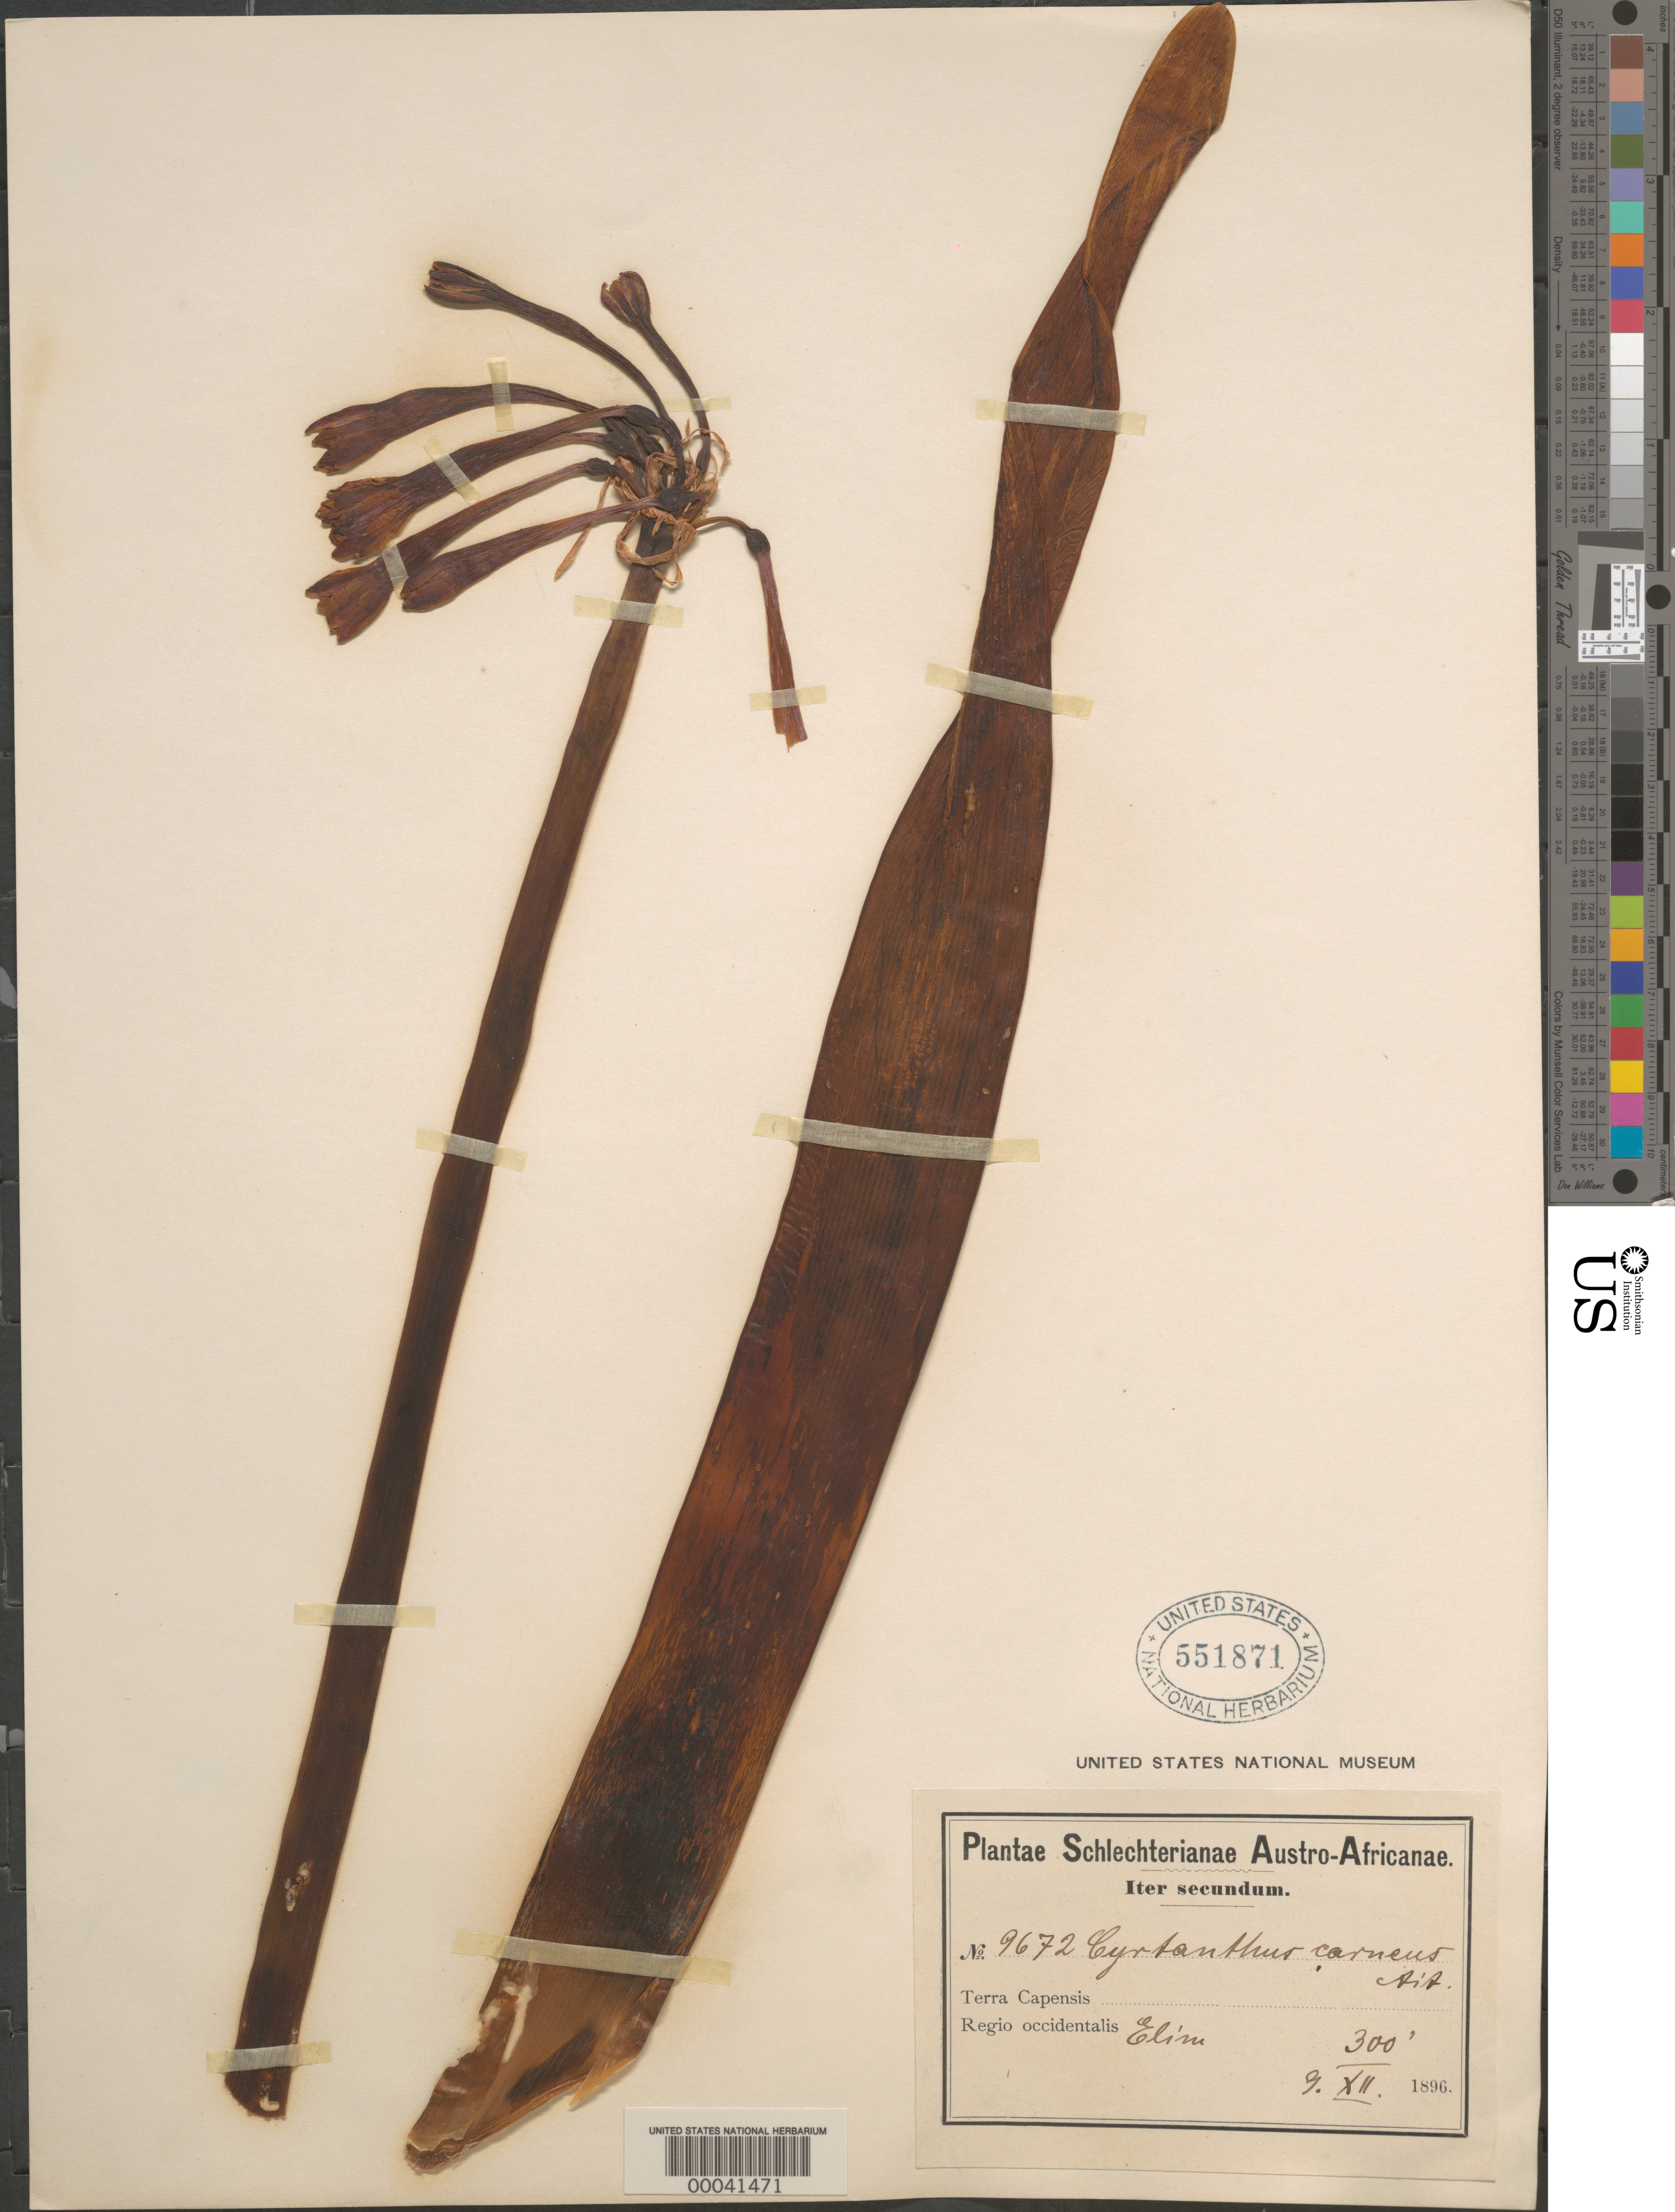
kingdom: Plantae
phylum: Tracheophyta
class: Liliopsida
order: Asparagales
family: Amaryllidaceae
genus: Cyrtanthus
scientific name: Cyrtanthus carneus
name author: Lindl.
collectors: F. R. R. Schlechter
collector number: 9672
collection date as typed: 09 Dec 1896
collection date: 1896-12-09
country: South Africa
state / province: Western Cape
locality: Elim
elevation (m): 91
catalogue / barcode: US 551871